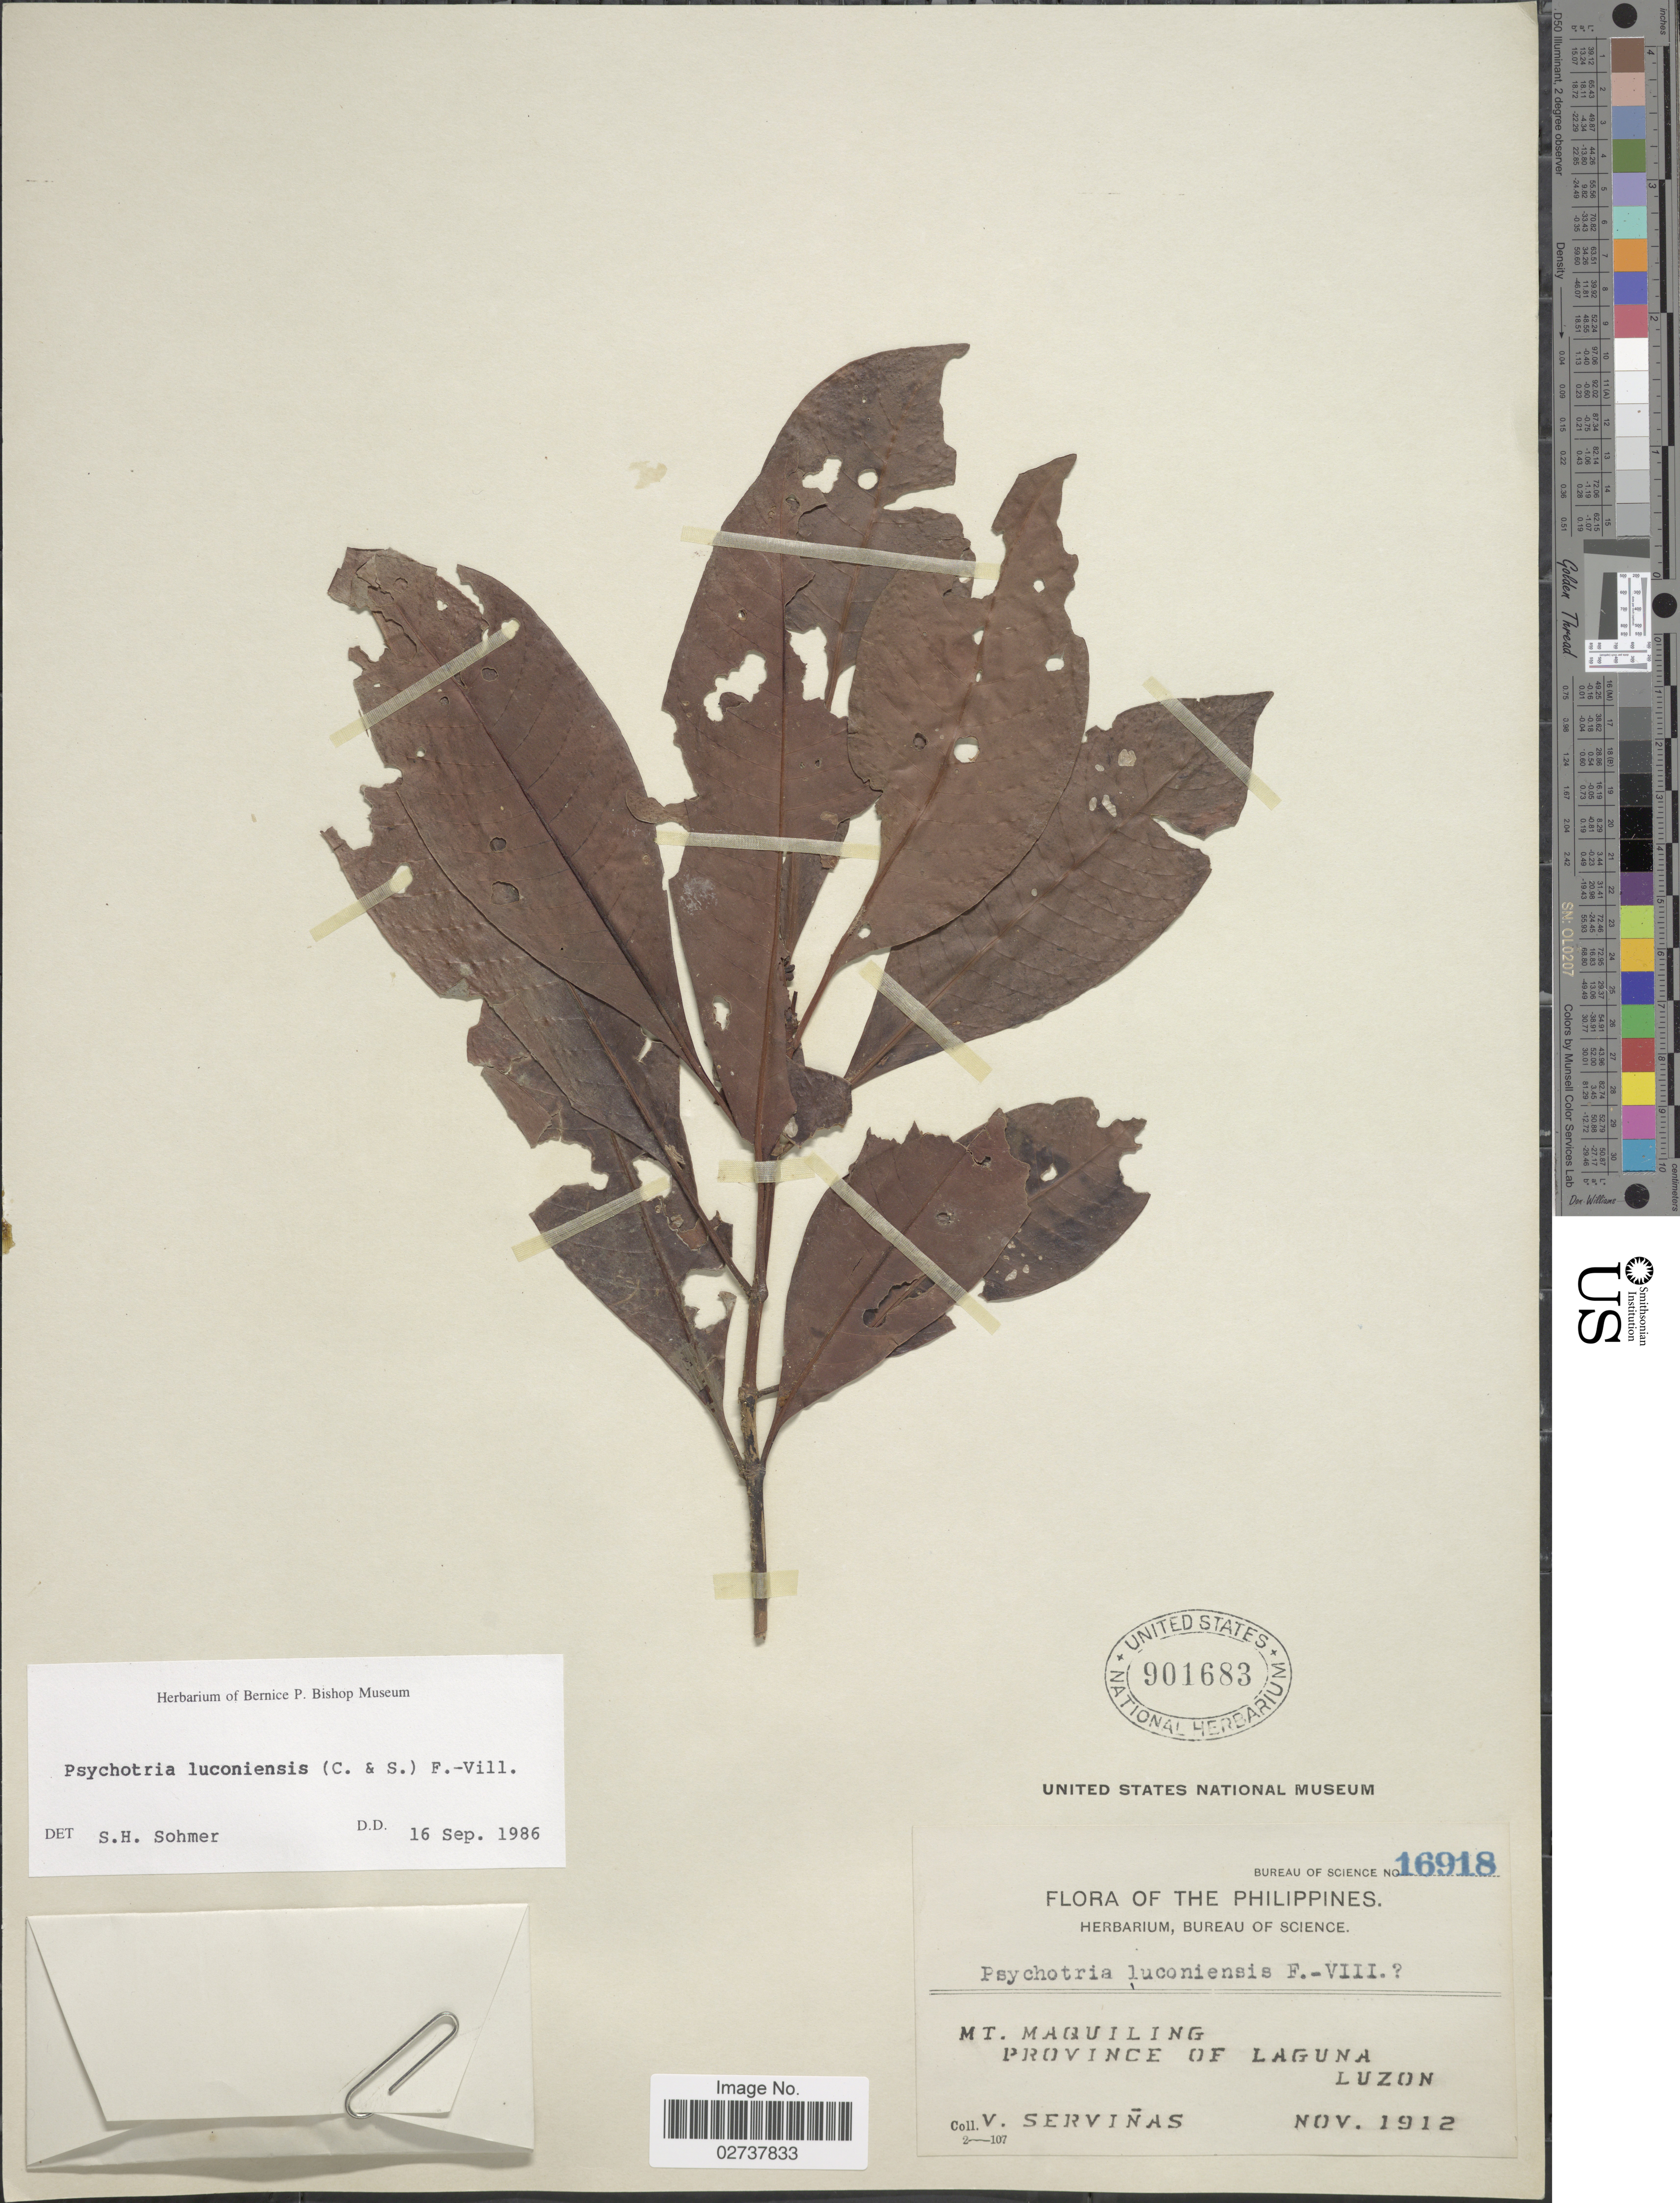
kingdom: Plantae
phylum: Tracheophyta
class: Magnoliopsida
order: Gentianales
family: Rubiaceae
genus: Psychotria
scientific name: Psychotria luzoniensis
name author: (Cham. & Schltdl.) Fern.-Vill.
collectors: V. Servinas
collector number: Bureau of Science 16918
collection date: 1912-11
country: Philippines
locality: Mt. Maquiling Province of Laguna Luzon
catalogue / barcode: US 901683